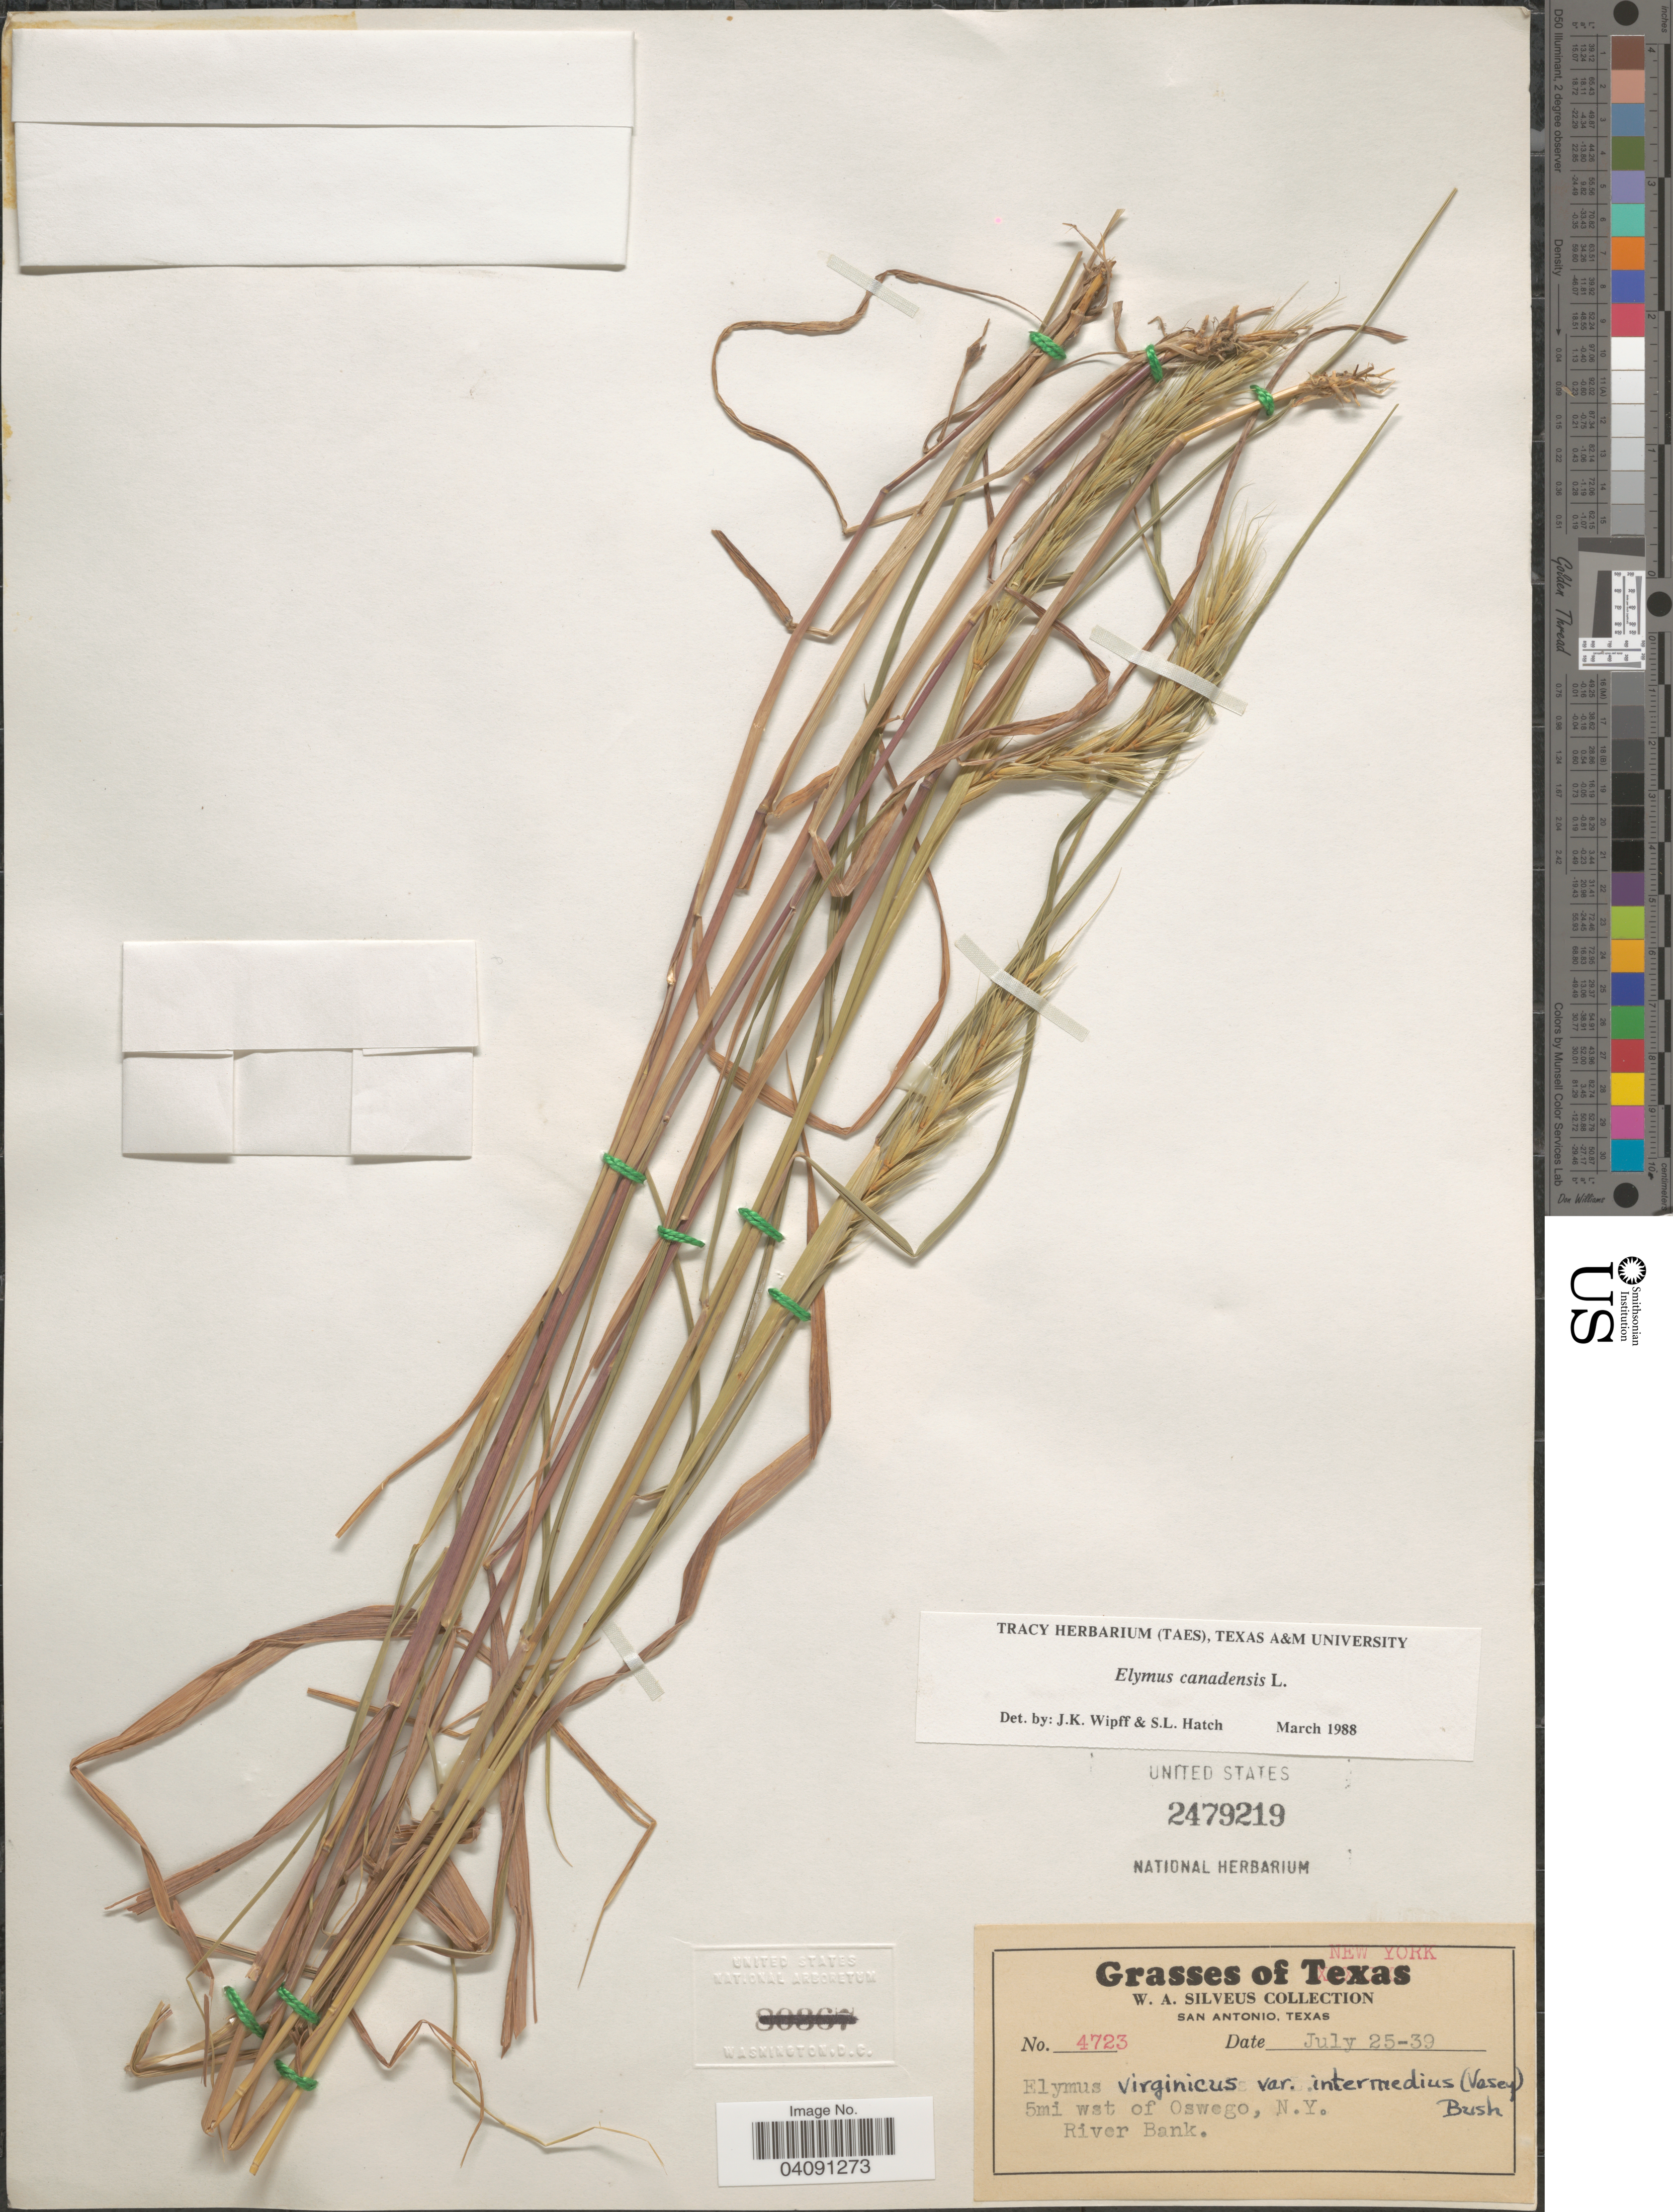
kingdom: Plantae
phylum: Tracheophyta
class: Liliopsida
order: Poales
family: Poaceae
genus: Elymus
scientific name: Elymus canadensis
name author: L.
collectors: W. Silveus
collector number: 4723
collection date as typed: Transcribed d/m/y: 25/7/39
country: United States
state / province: New York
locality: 5mi wst of Oswego.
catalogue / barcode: US 2479219